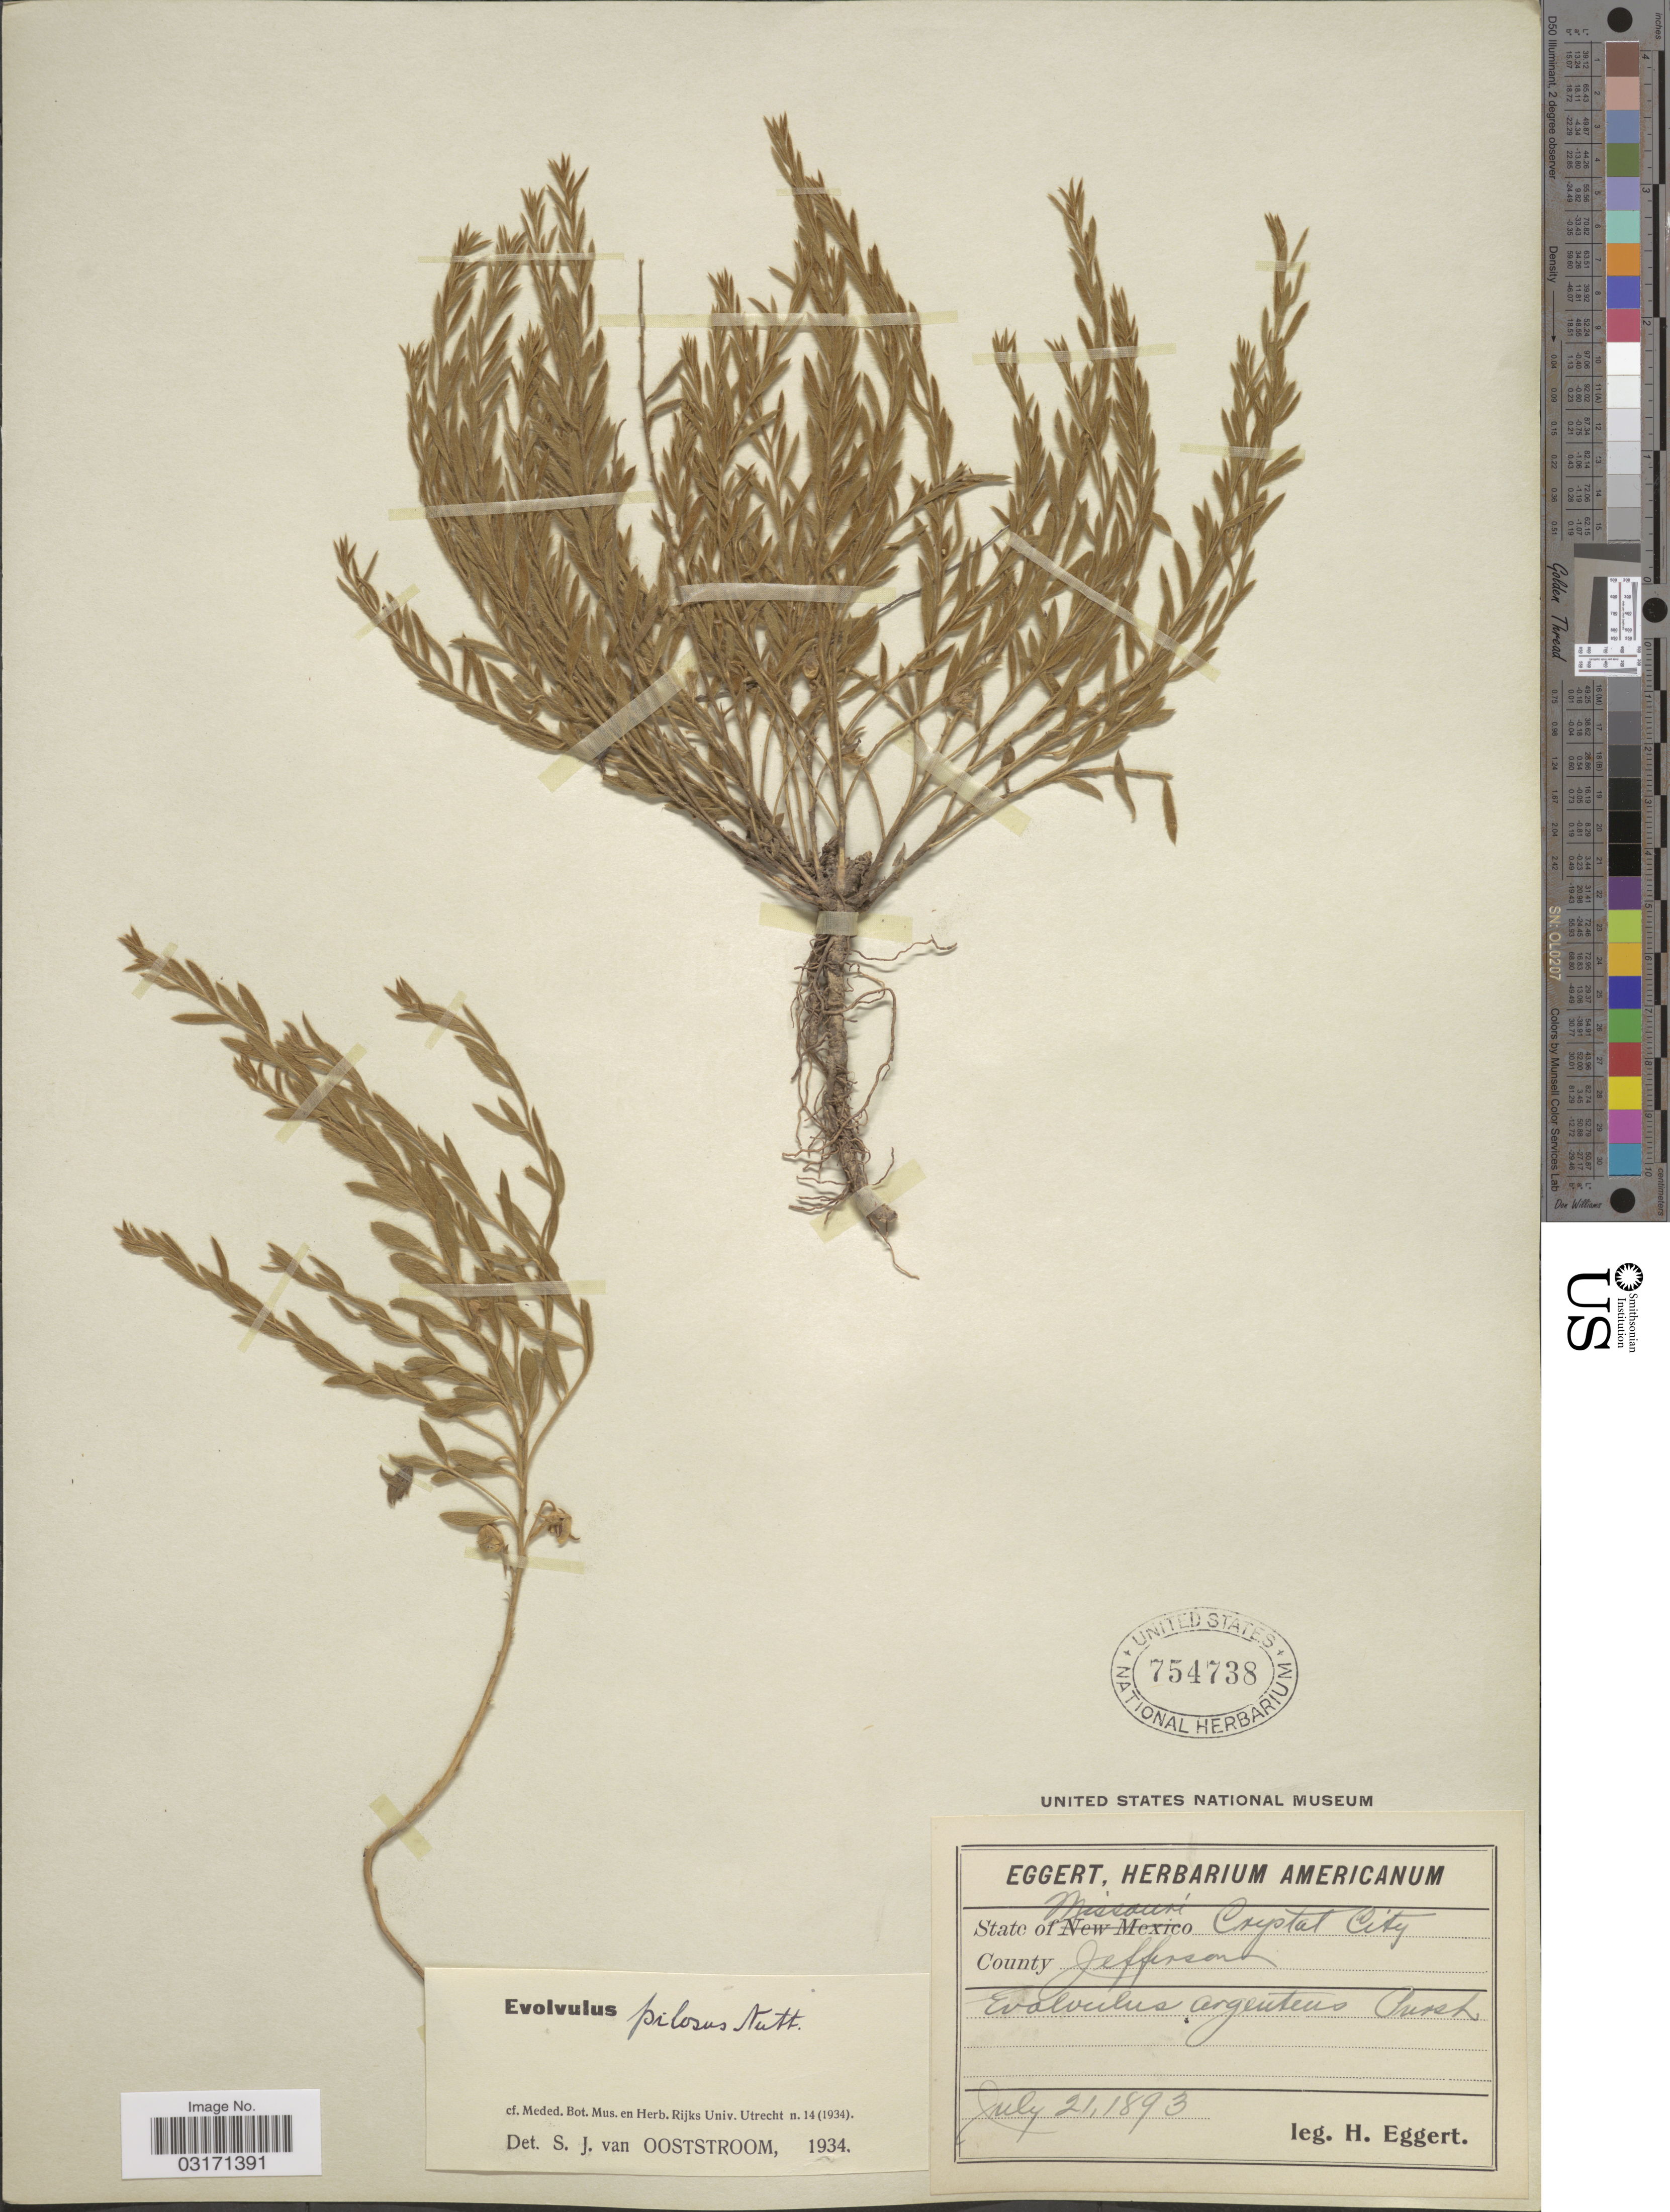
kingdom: Plantae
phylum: Tracheophyta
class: Magnoliopsida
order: Solanales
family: Convolvulaceae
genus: Evolvulus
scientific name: Evolvulus pilosus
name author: Roxb.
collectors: H. Eggert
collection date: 1893-07-21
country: United States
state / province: Missouri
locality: Crystal City, County Jefferson.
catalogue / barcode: US 754738